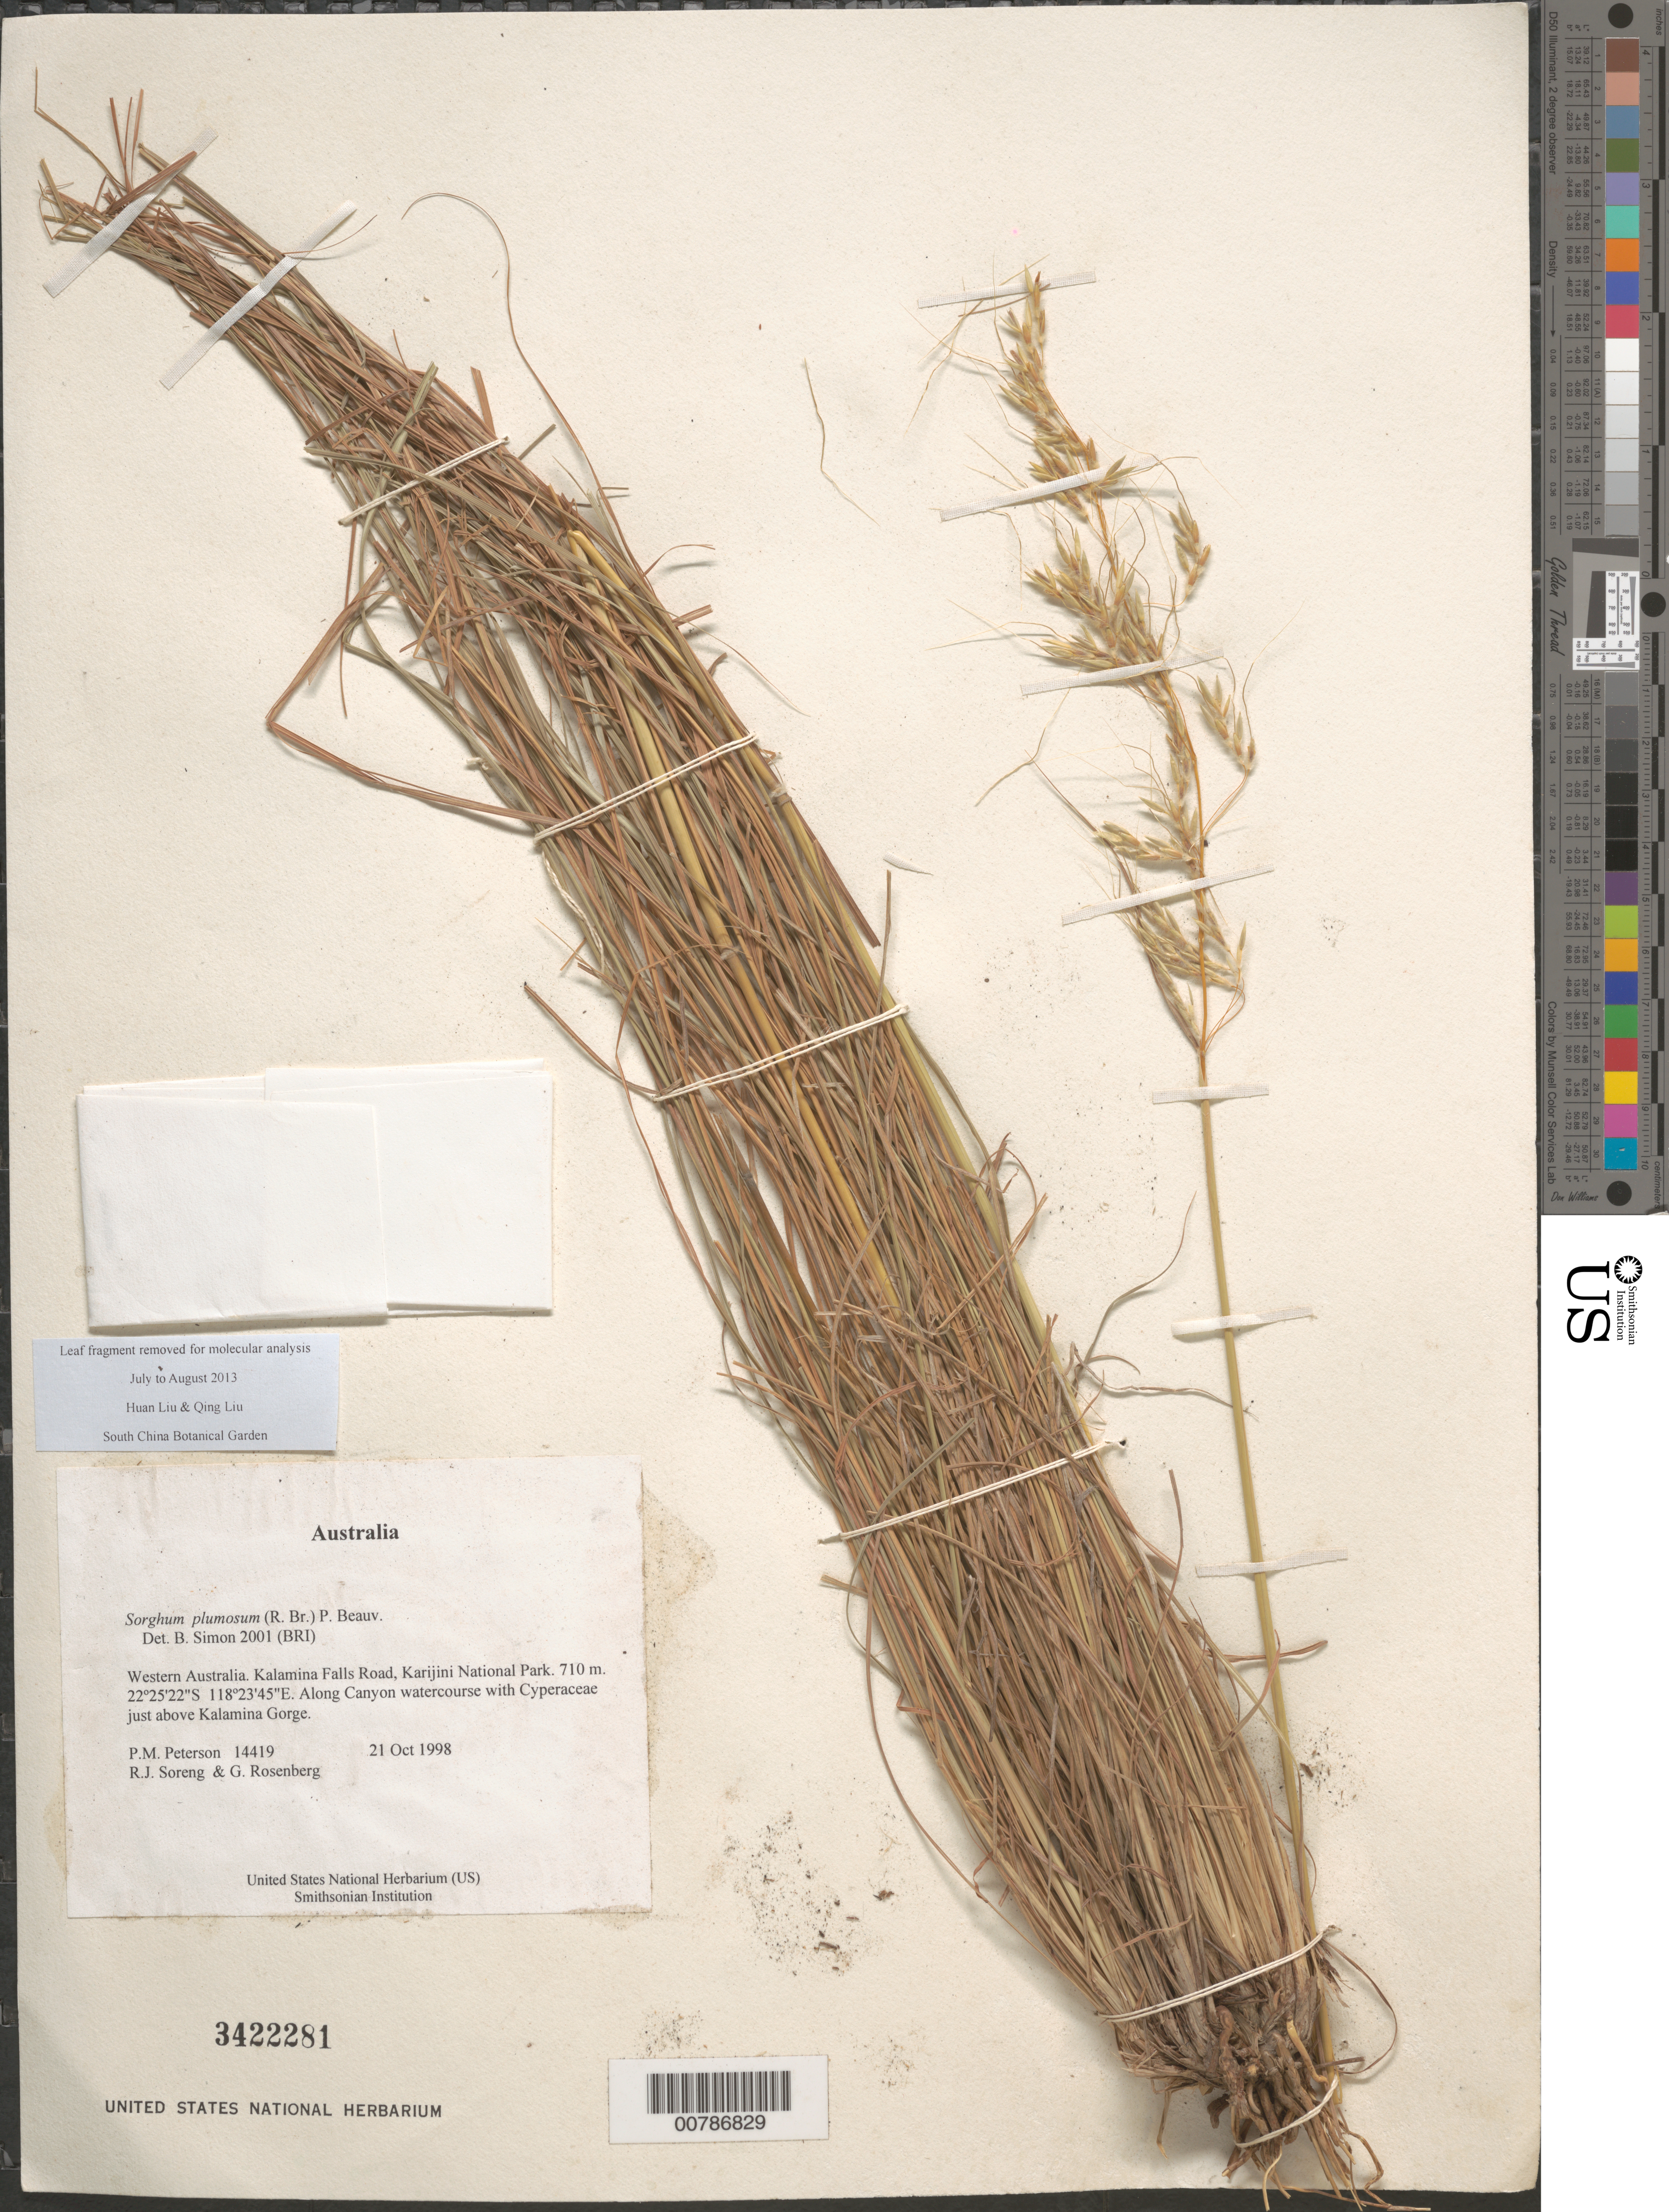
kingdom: Plantae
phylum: Tracheophyta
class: Liliopsida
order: Poales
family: Poaceae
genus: Sorghum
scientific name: Sorghum plumosum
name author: (R. Br.) P. Beauv.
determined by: Simon, B.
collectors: P. M. Peterson, R. J. Soreng & G. Rosenberg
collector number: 14419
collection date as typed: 21 Oct 1998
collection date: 1998-10-21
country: Australia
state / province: Western Australia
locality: Kalamina Falls Road, Karijini National Park.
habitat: Along Canyon watercourse with Cyperaceae just above Kalamina Gorge.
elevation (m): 710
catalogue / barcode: US 3422281